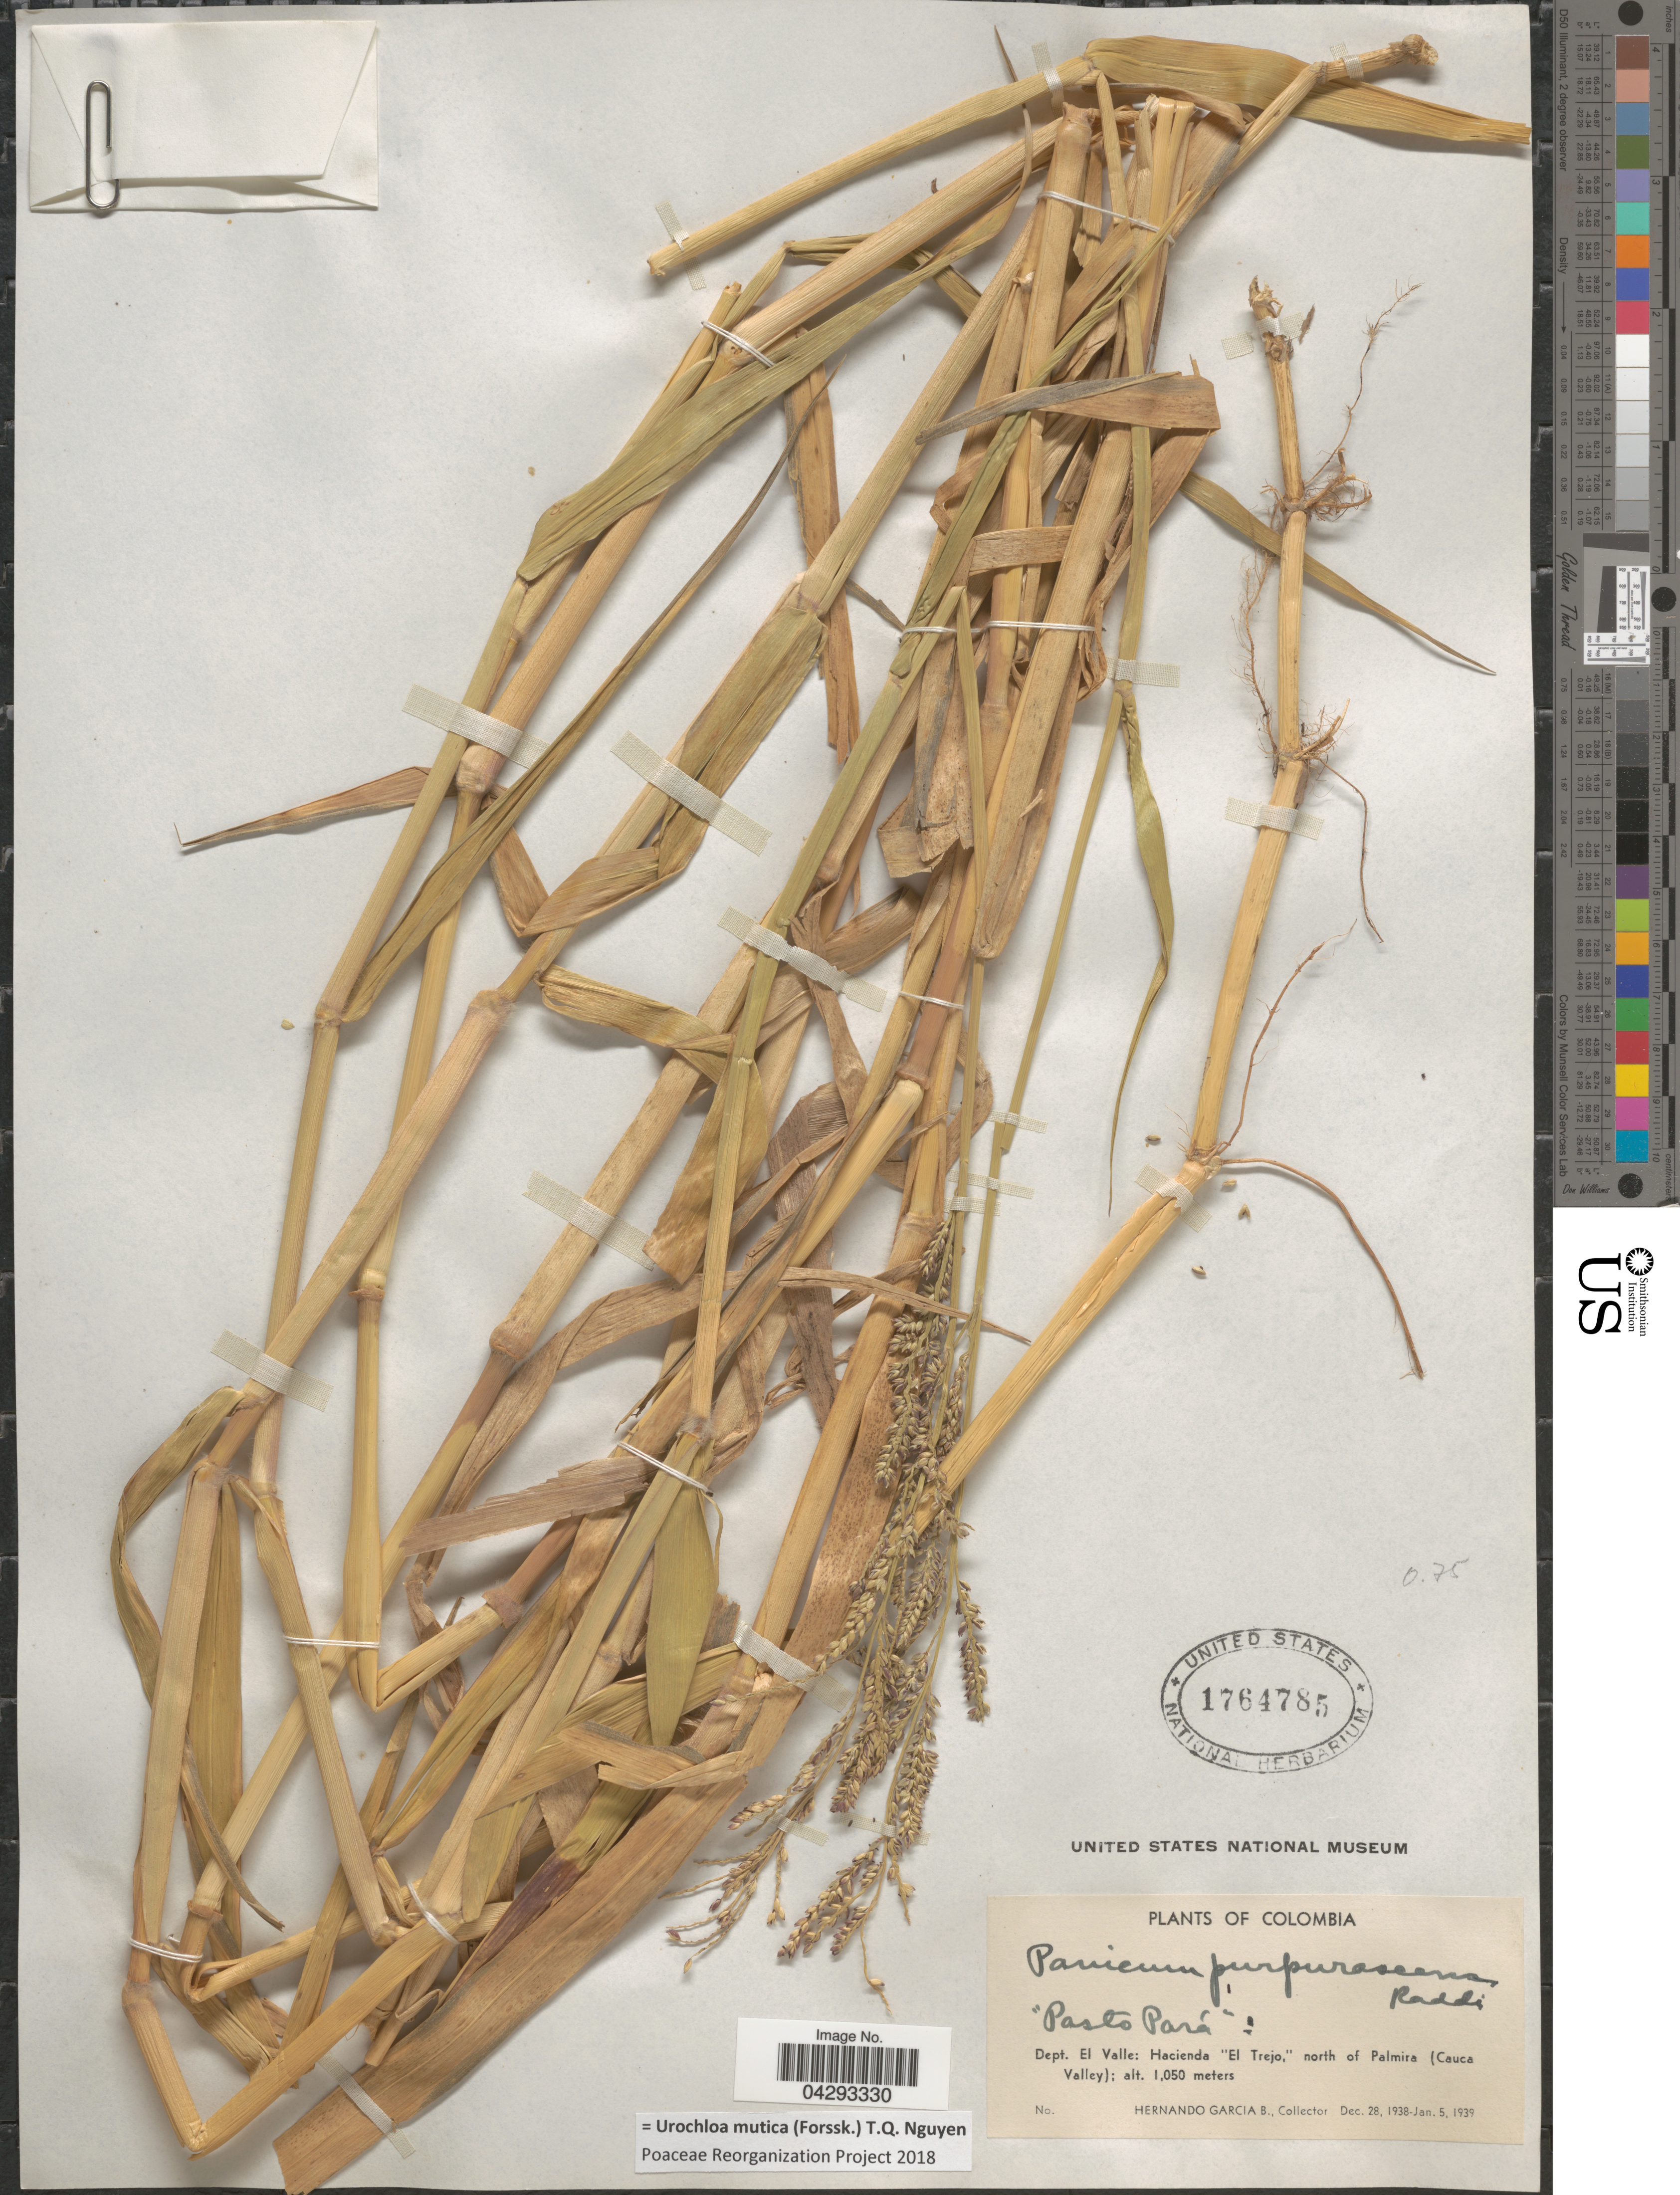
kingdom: Plantae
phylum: Tracheophyta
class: Liliopsida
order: Poales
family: Poaceae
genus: Urochloa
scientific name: Urochloa mutica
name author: (Forssk.) T.Q. Nguyen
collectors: H. García B.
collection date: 1938-12-28/1939-01-05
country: Colombia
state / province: Valle del Cauca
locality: Dept. El Valle: Hacienda "El Trejo," north of Palmira (Cauca Valley).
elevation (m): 1050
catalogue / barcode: US 1764785